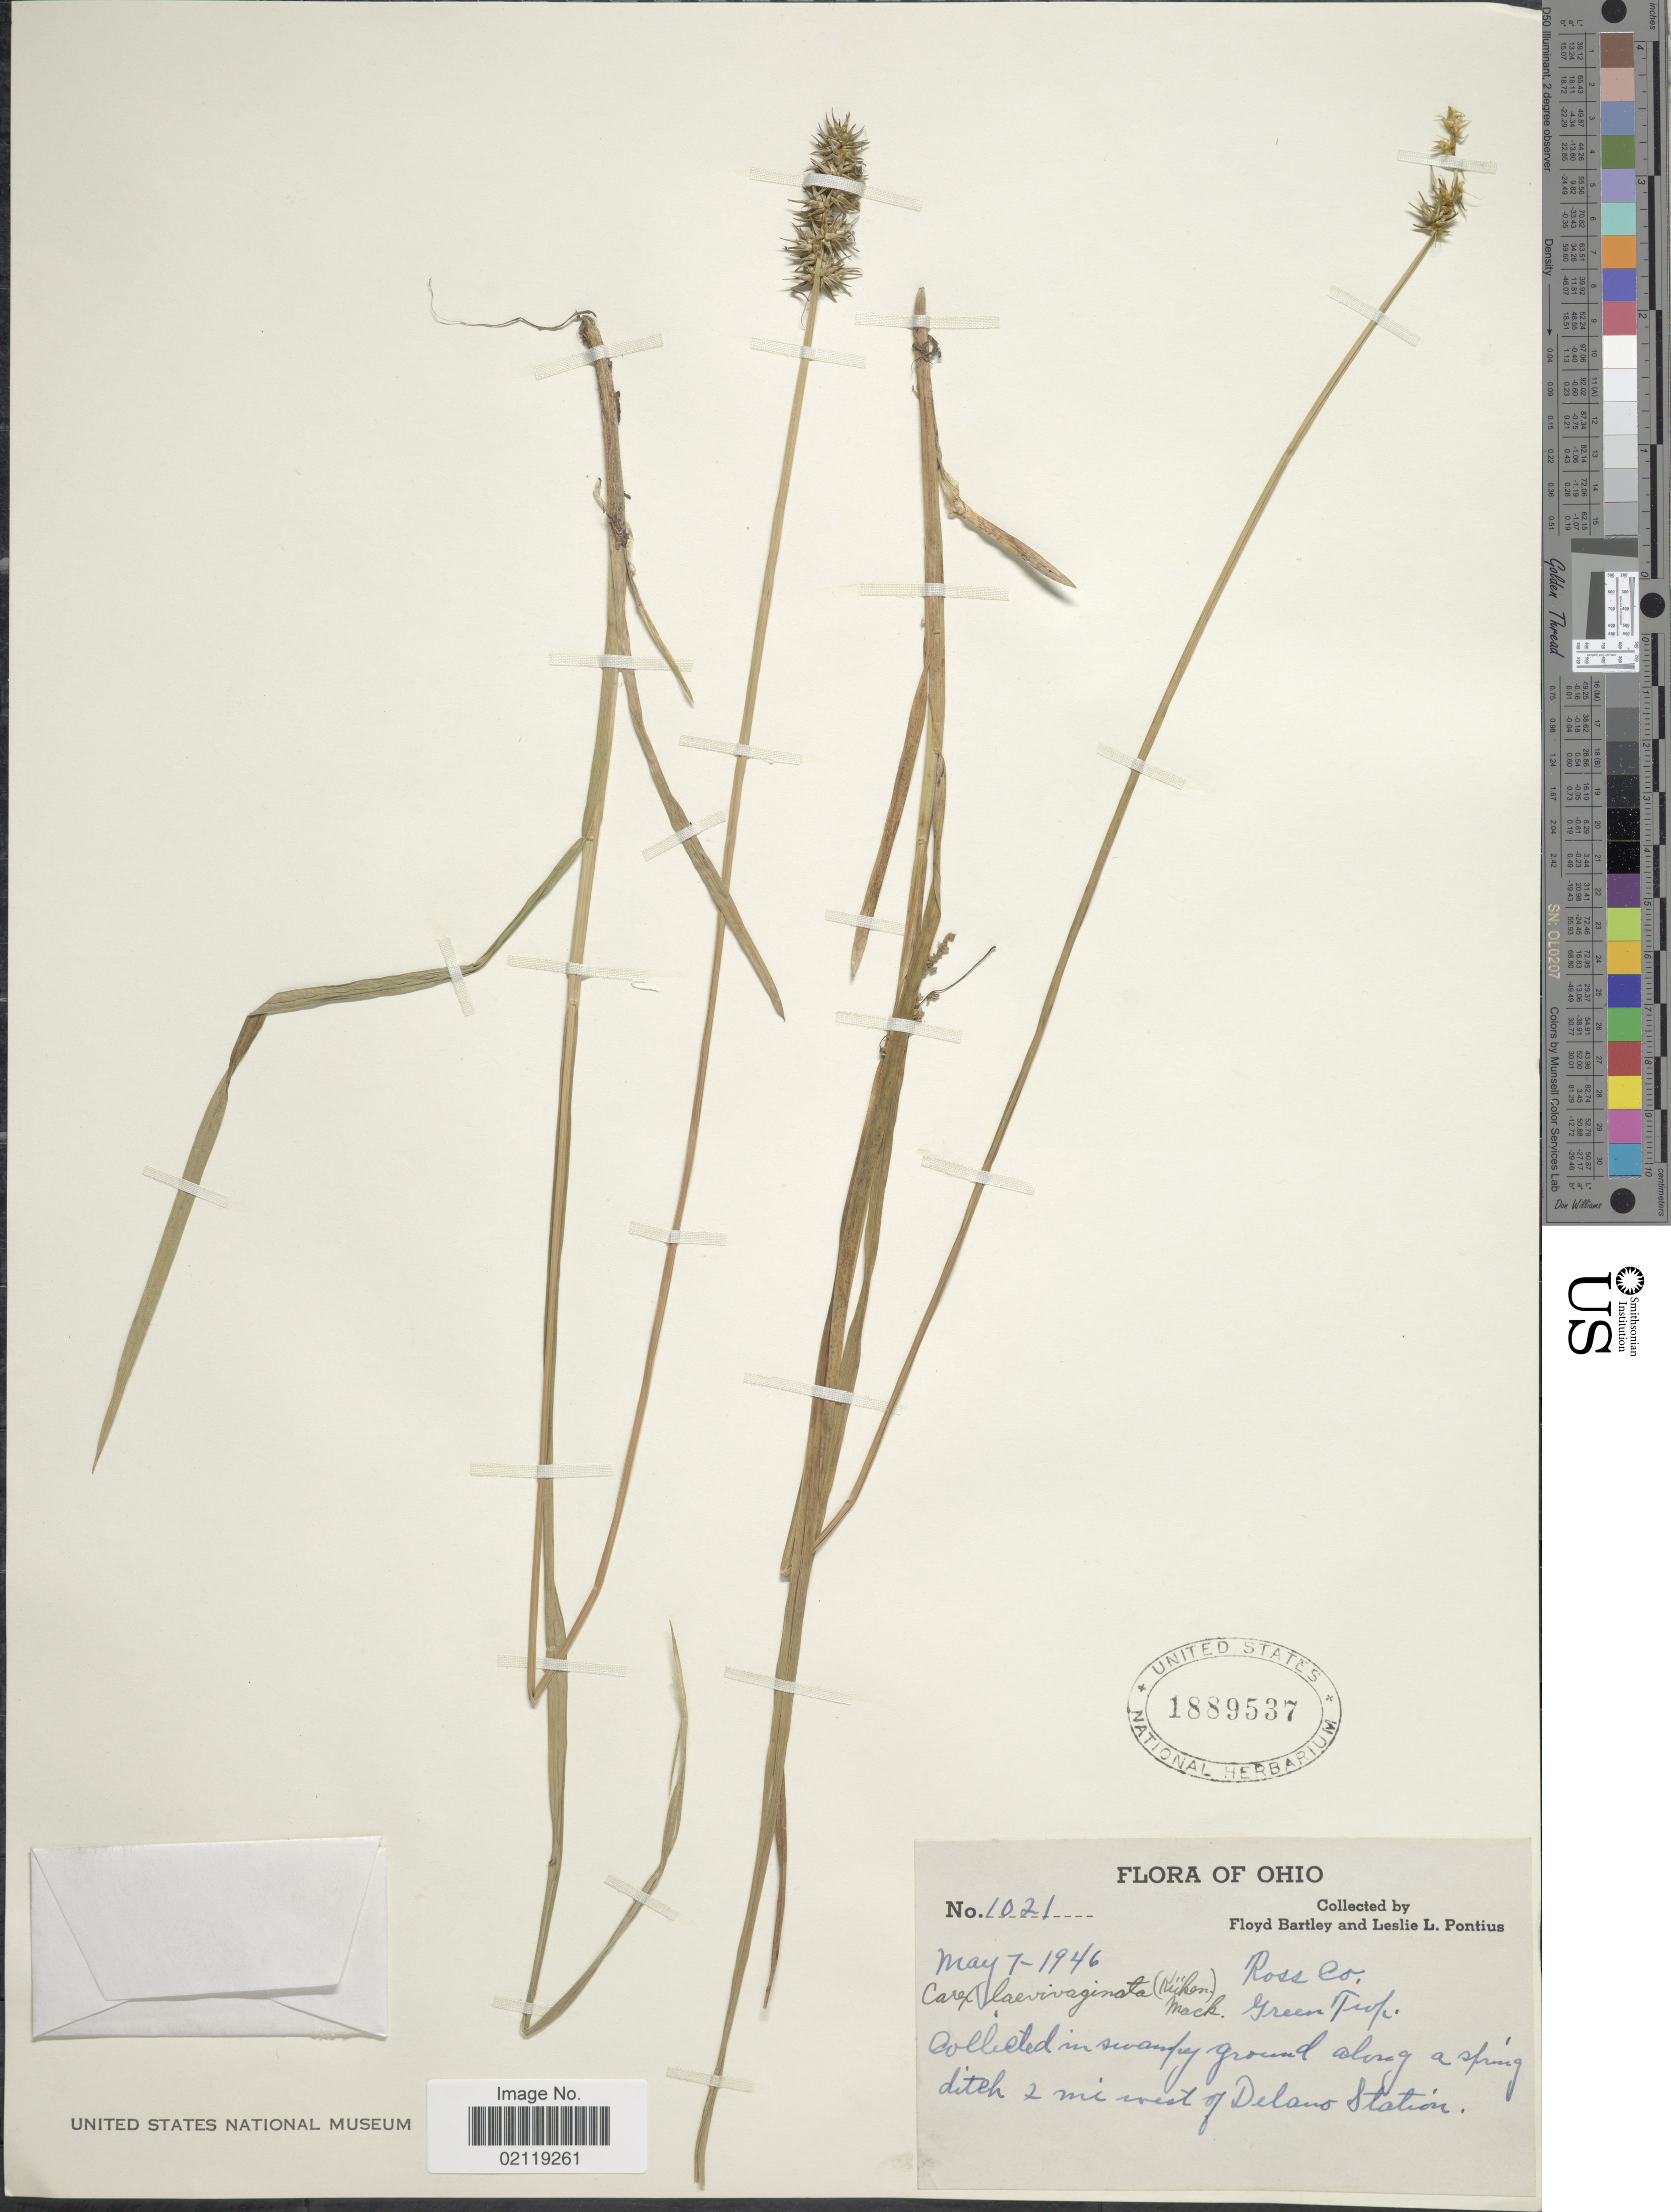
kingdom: Plantae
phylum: Tracheophyta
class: Liliopsida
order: Poales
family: Cyperaceae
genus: Carex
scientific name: Carex laevivaginata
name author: (Kük.) Mack.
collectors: F. Bartley & L. Pontius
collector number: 1021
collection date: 1946-05-07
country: United States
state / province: Ohio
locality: In swampy ground along a spring ditch 2 mi west of Delano Station. Ross Co. Green Twp.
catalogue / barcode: US 1889537